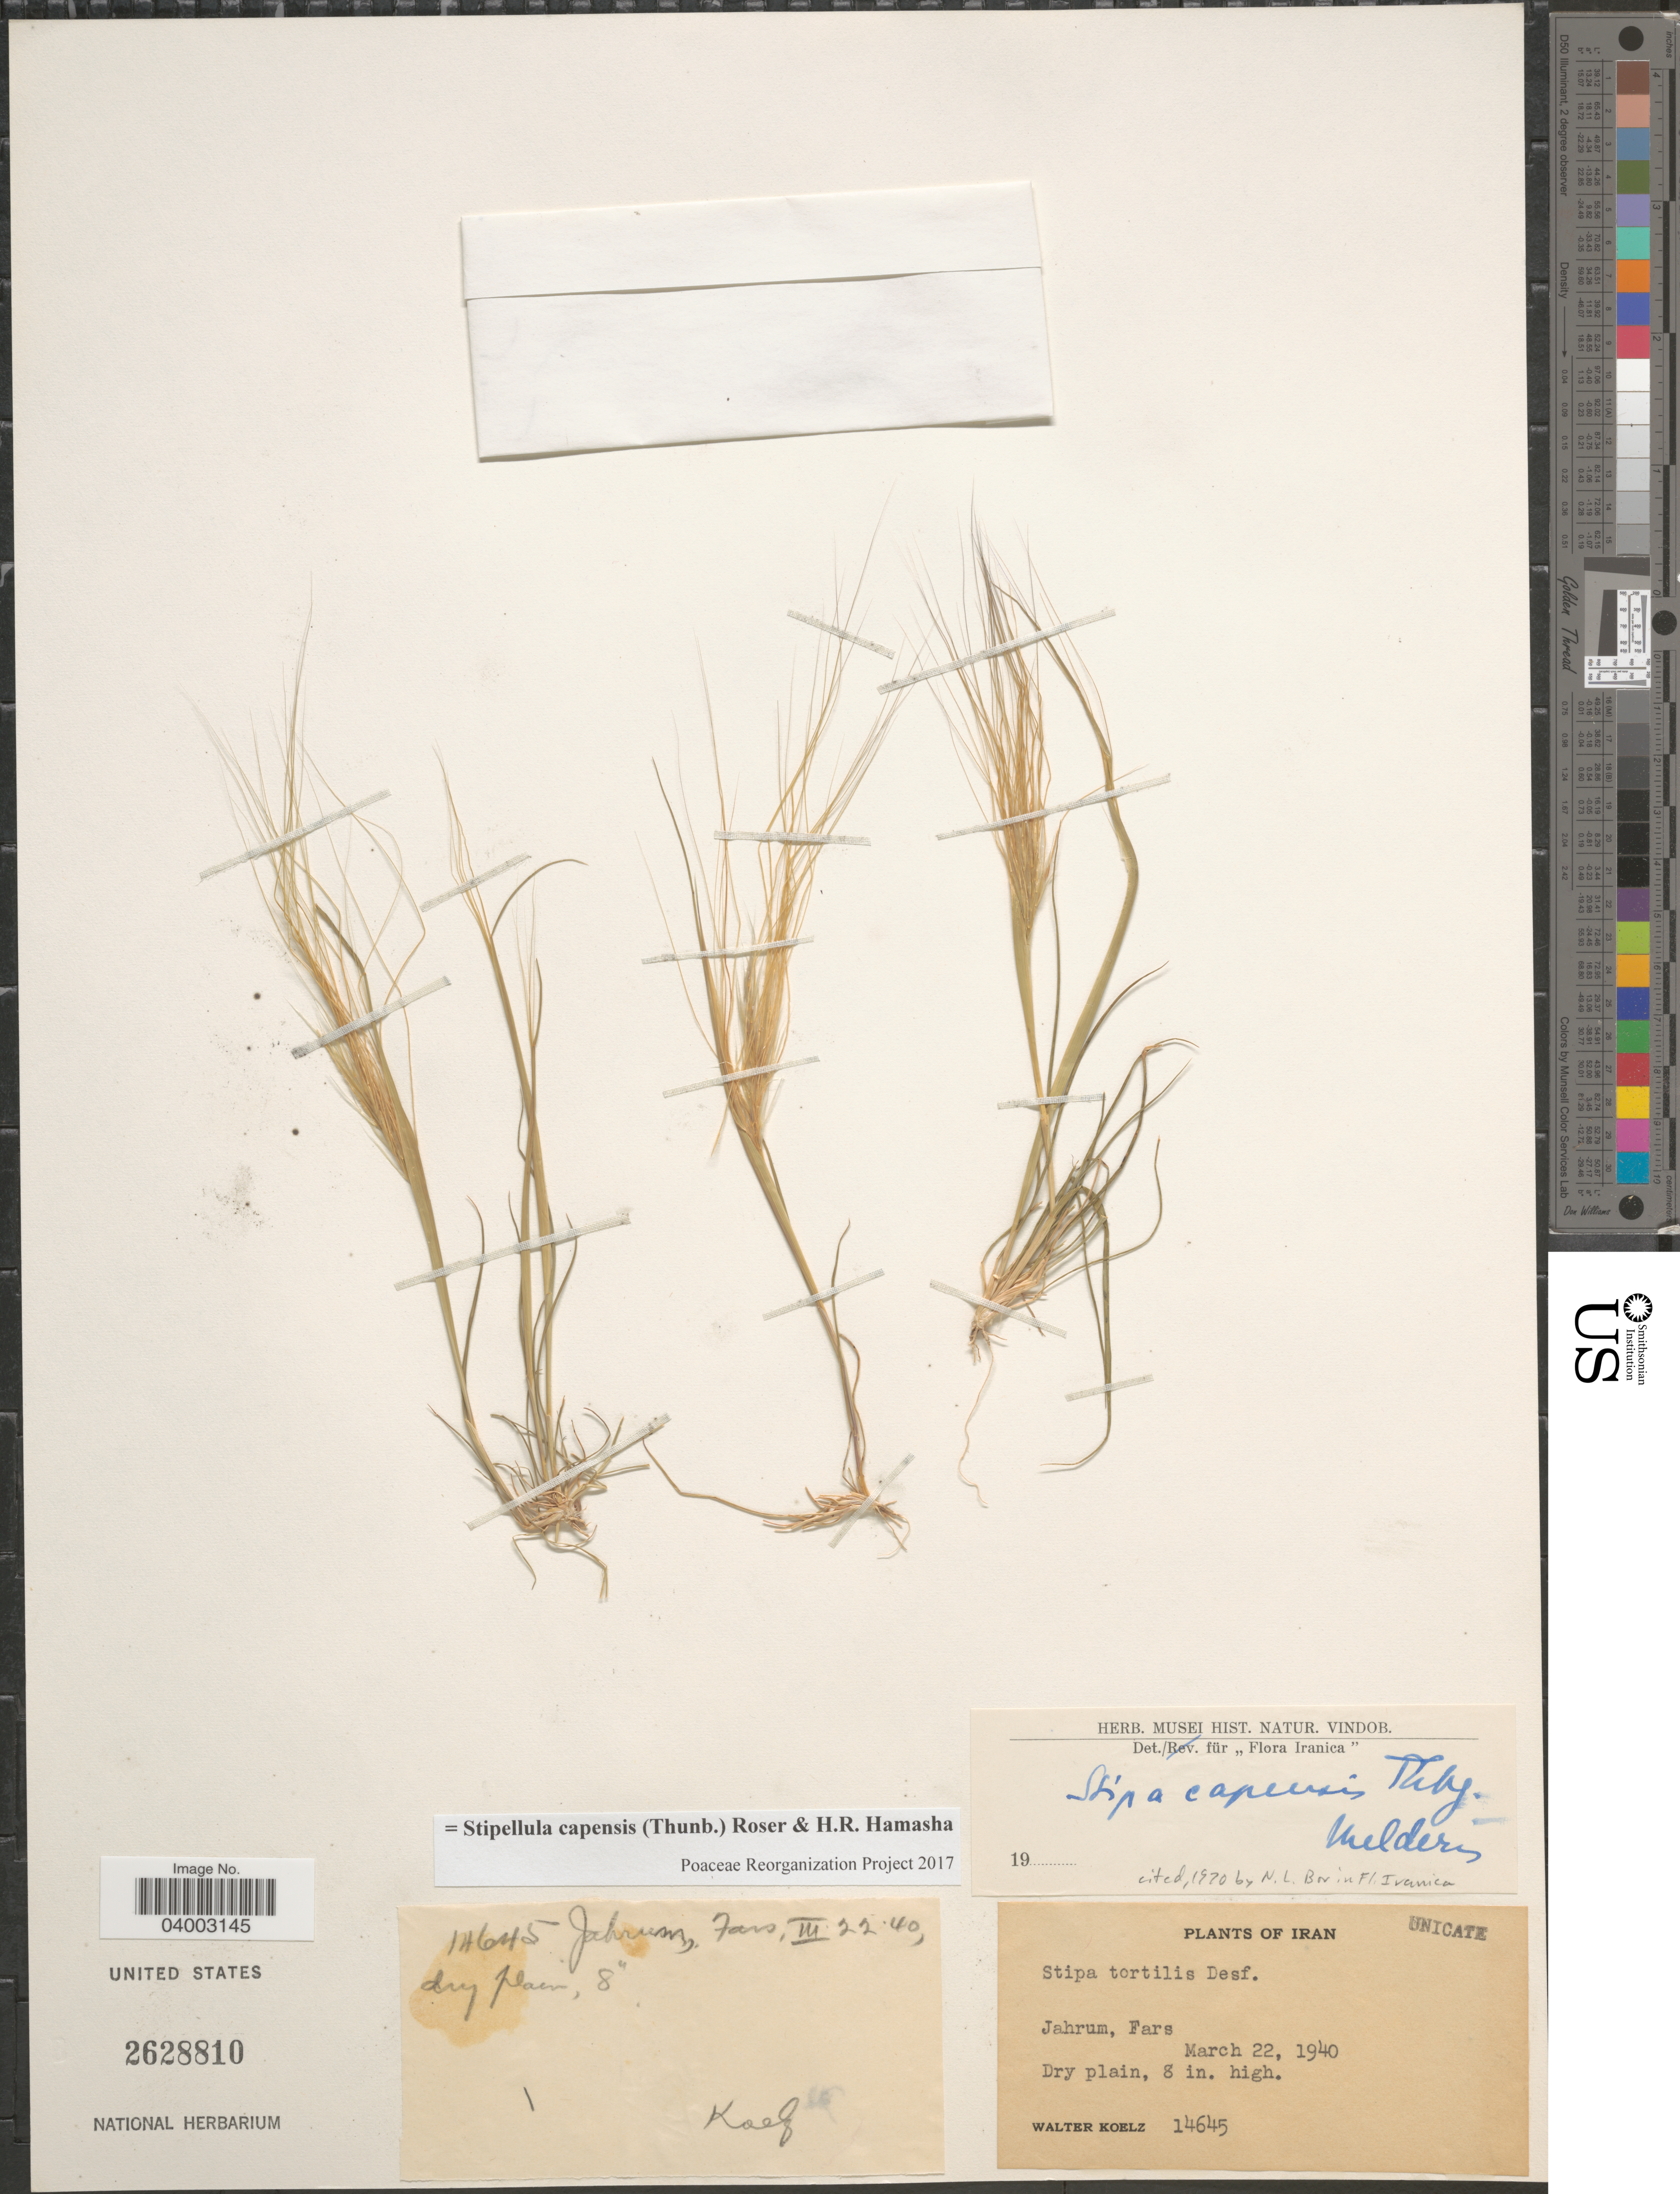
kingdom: Plantae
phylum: Tracheophyta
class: Liliopsida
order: Poales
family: Poaceae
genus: Stipellula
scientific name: Stipellula capensis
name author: (Thunb.) Röser & H. R. Hamasha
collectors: W. N. Koelz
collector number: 14645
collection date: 1940-03-22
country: Iran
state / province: Fars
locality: Jahrum.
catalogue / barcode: US 2628810